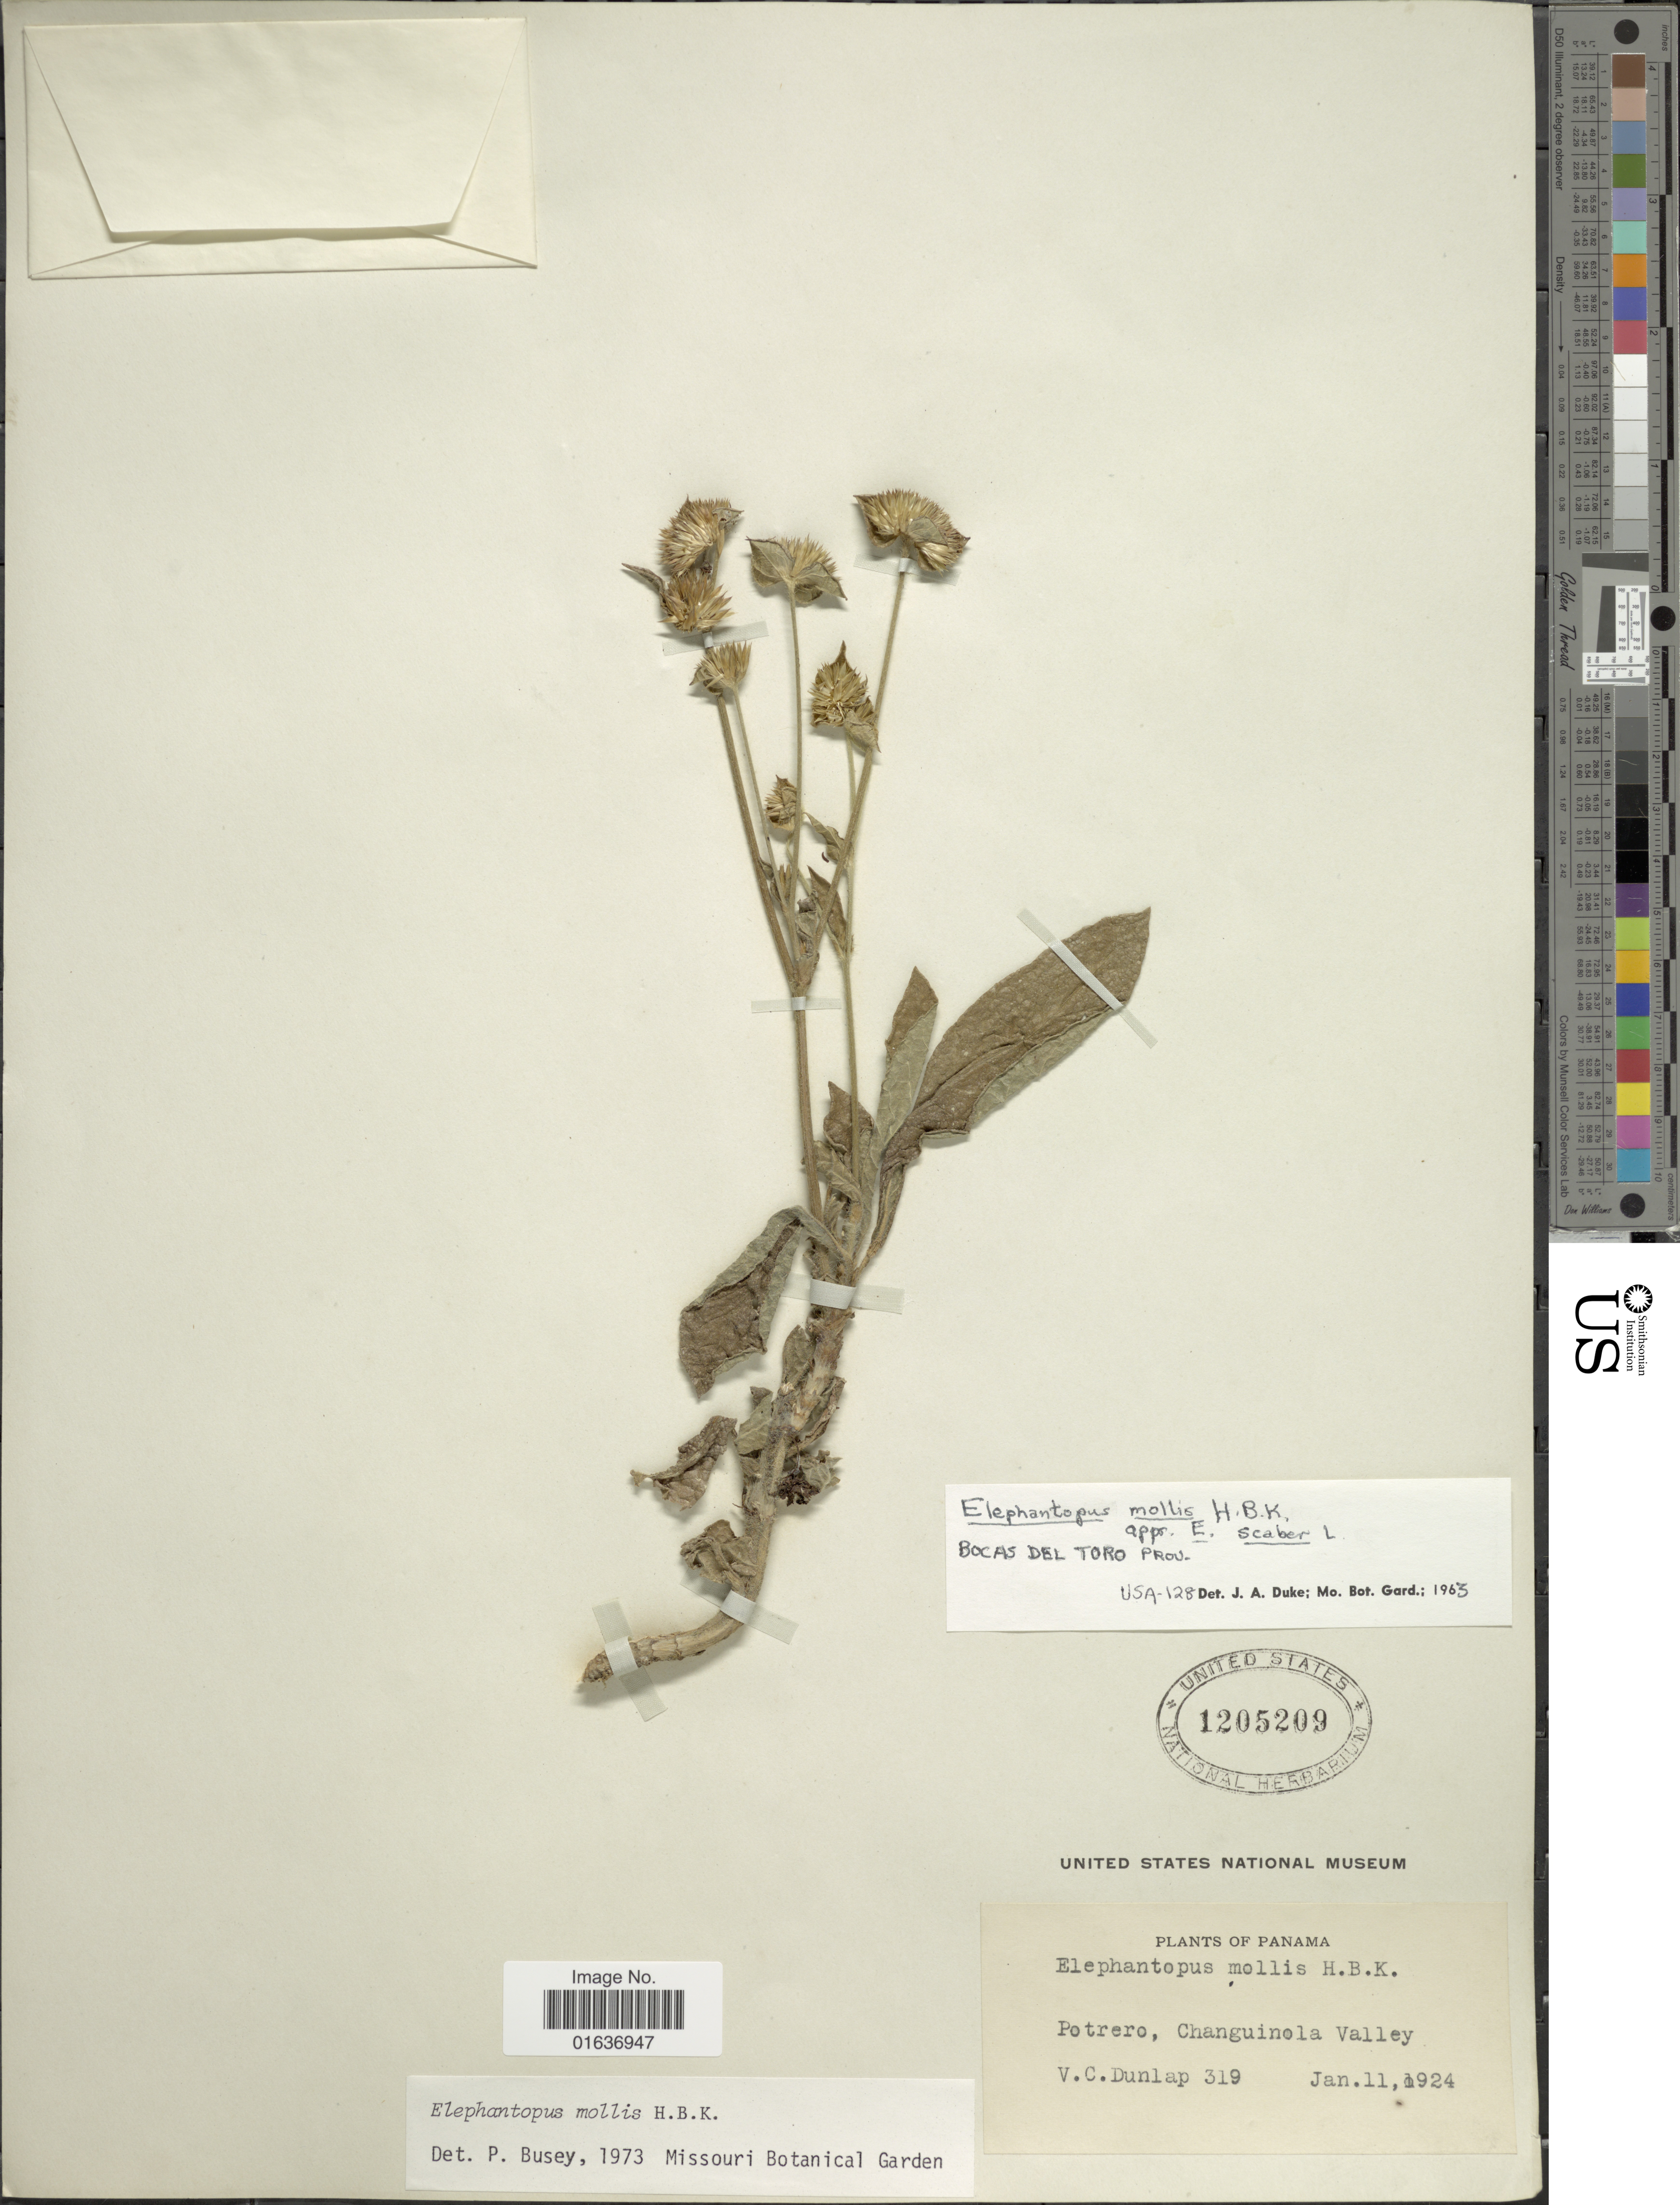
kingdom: Plantae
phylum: Tracheophyta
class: Magnoliopsida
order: Asterales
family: Asteraceae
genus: Elephantopus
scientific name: Elephantopus mollis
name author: Kunth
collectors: V. C. Dunlap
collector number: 319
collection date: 1924-01-11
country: Panama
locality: Potrero, Changuinola Valley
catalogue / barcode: US 1205209